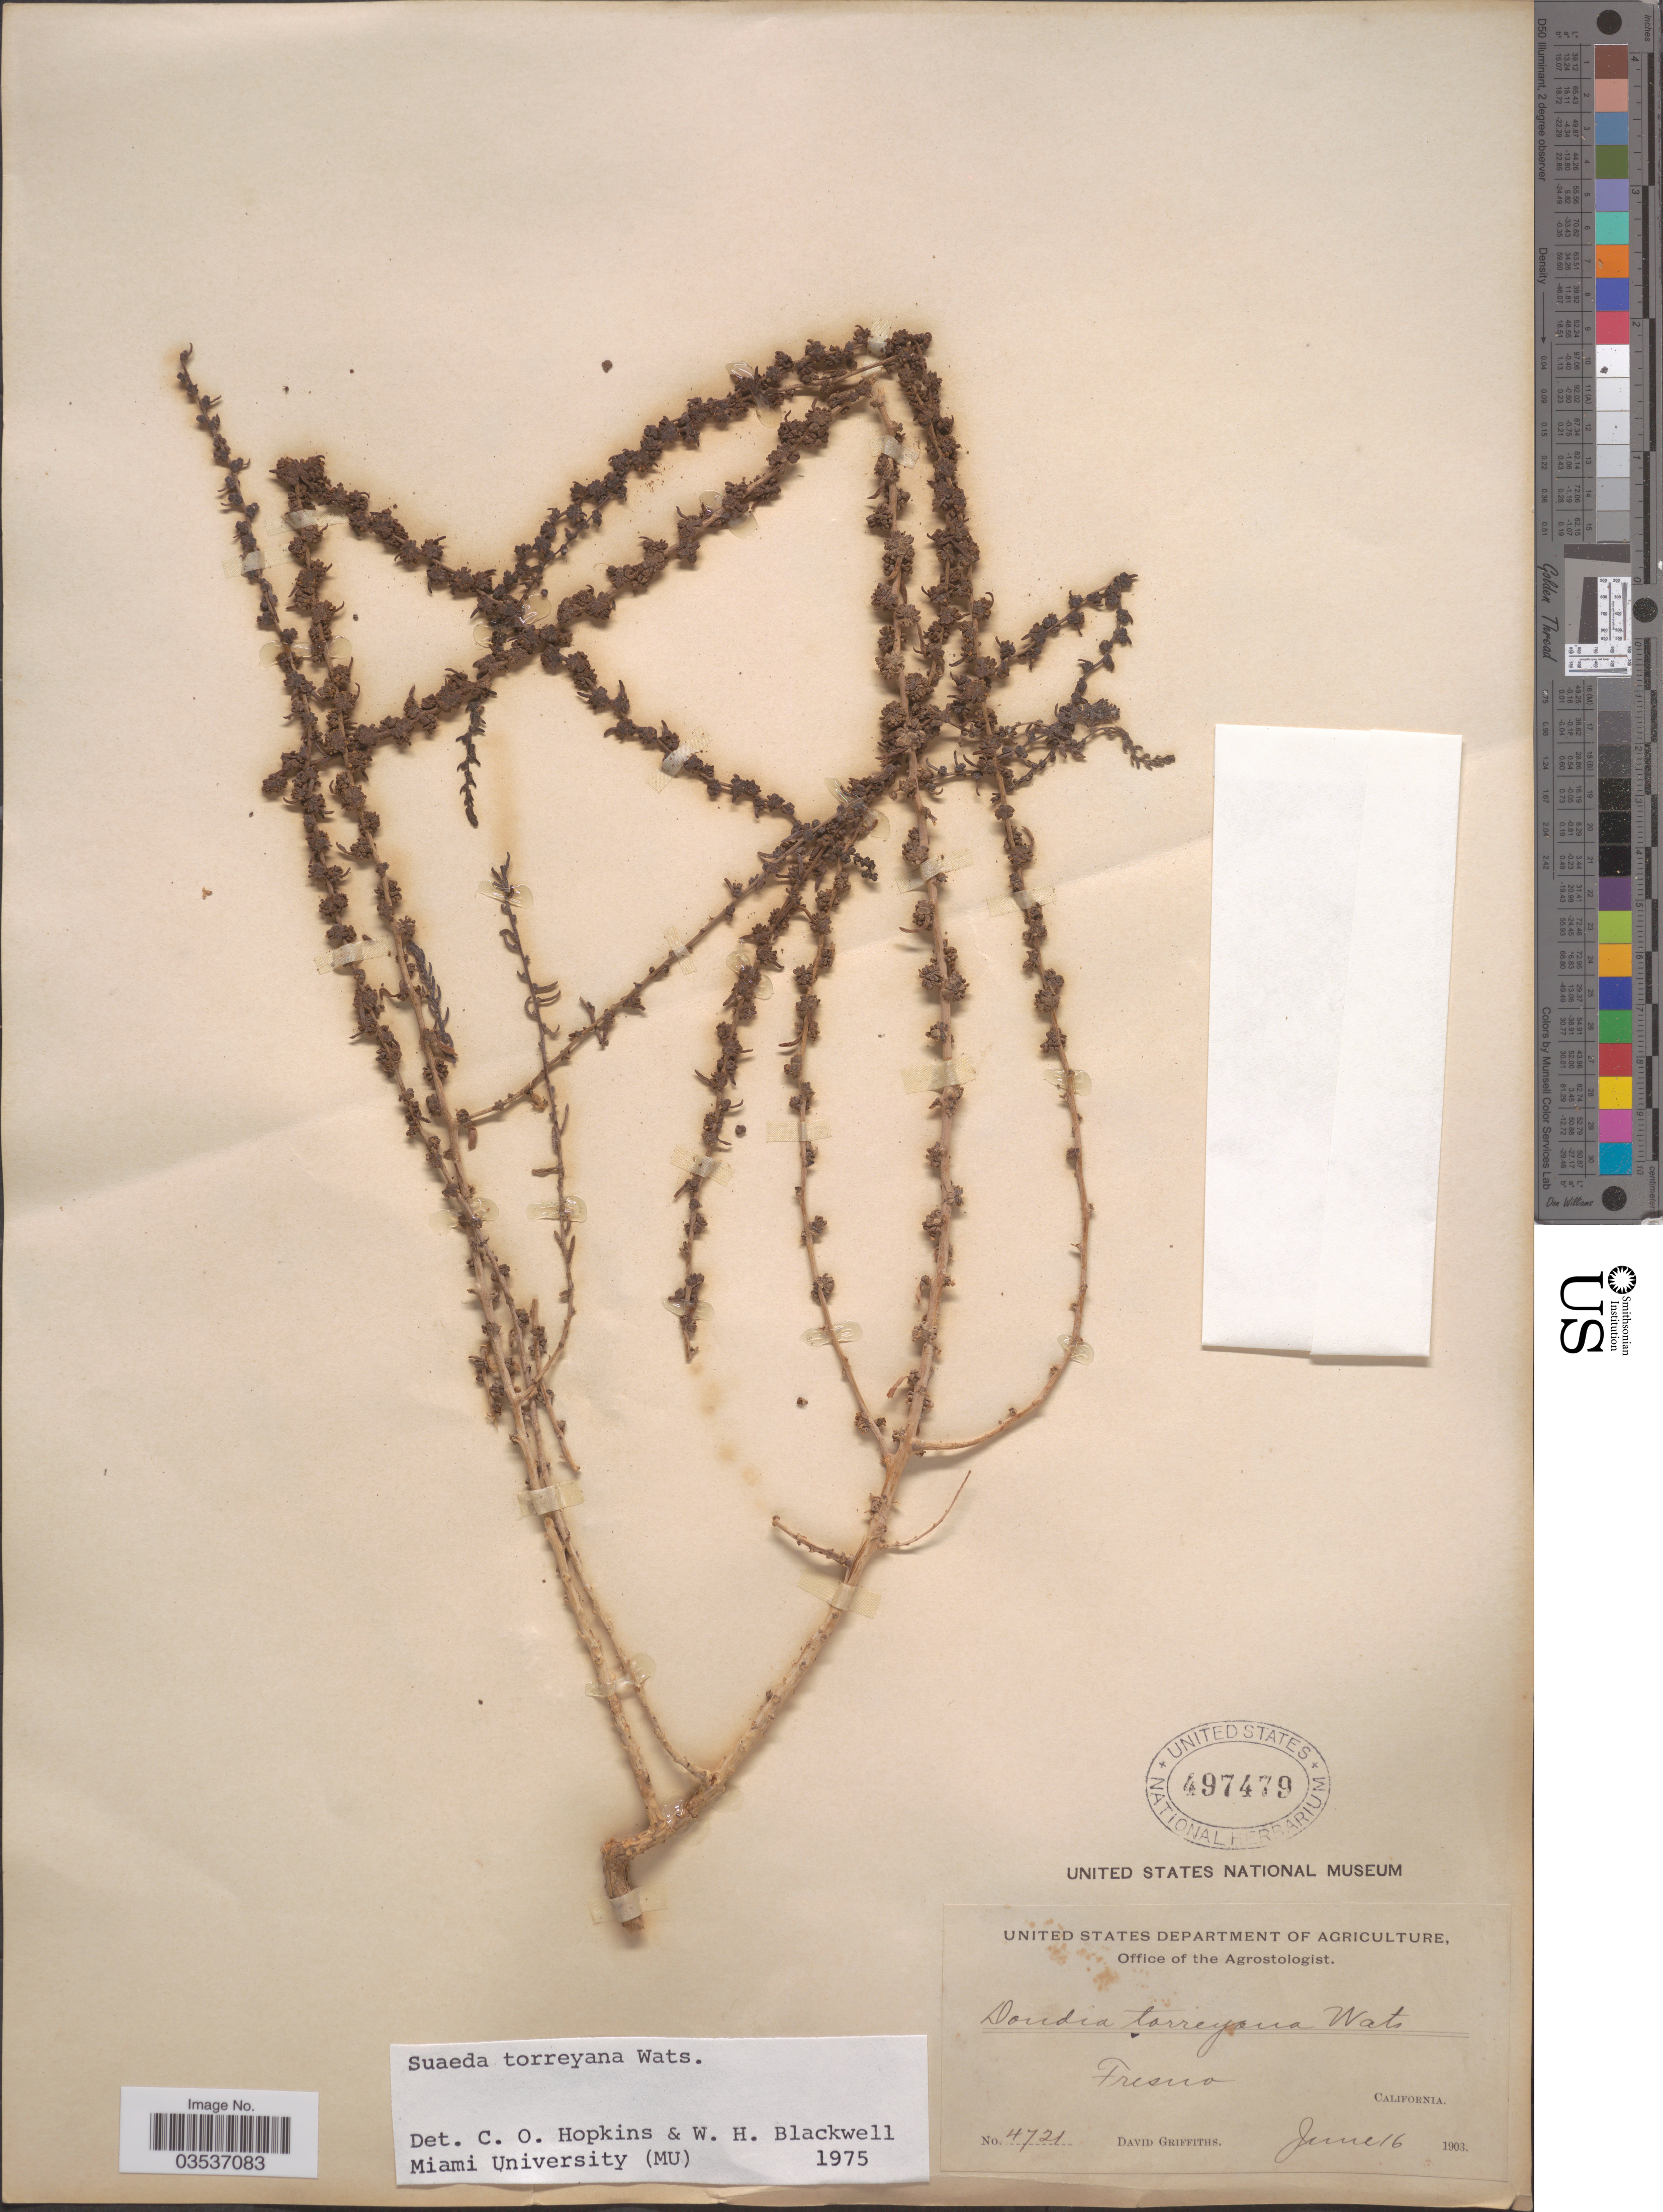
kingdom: Plantae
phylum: Tracheophyta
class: Magnoliopsida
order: Caryophyllales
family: Amaranthaceae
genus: Suaeda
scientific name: Suaeda torreyana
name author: S. Watson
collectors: D. Griffiths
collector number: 4721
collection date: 1903-06-16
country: United States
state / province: California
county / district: Fresno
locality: Fresno.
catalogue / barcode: US 497479